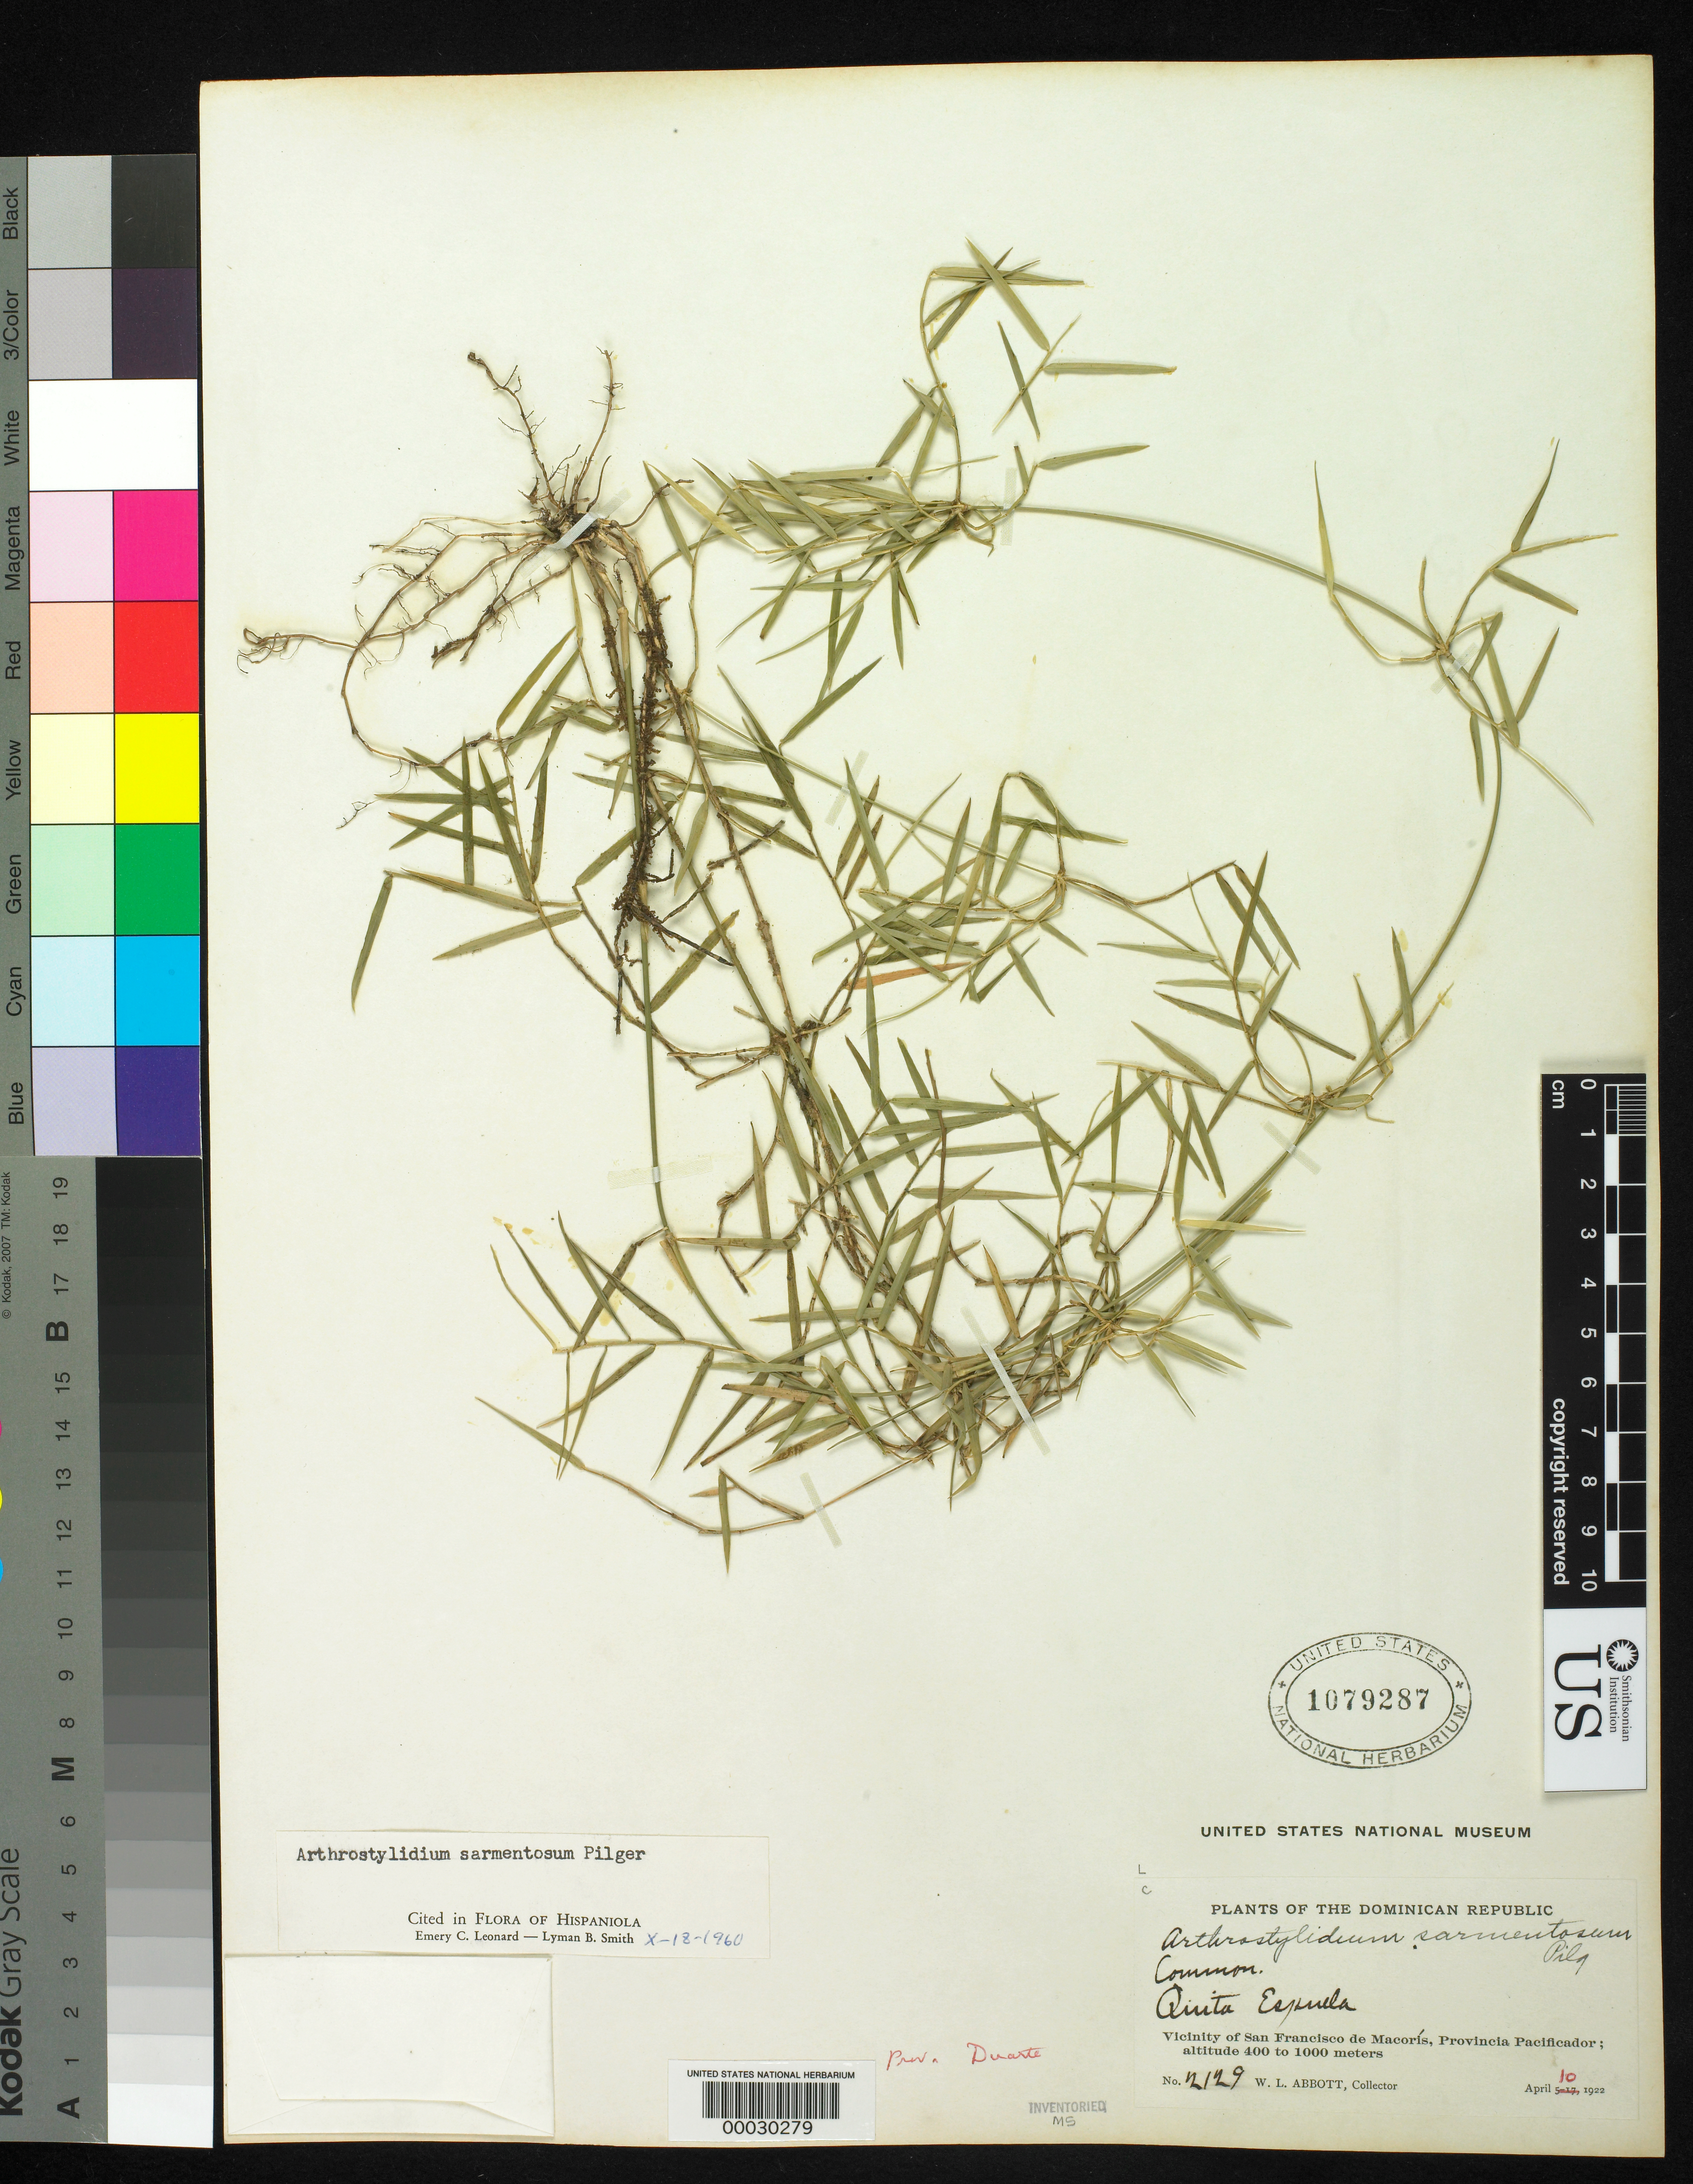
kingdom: Plantae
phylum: Tracheophyta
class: Liliopsida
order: Poales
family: Poaceae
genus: Arthrostylidium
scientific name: Arthrostylidium sarmentosum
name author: Pilg. in Urb.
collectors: W. L. Abbott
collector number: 2129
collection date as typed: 10 Apr 1922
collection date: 1922-04-10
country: Dominican Republic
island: Hispaniola Island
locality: Pacificador, san francisco de macoris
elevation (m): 400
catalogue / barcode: US 1079287